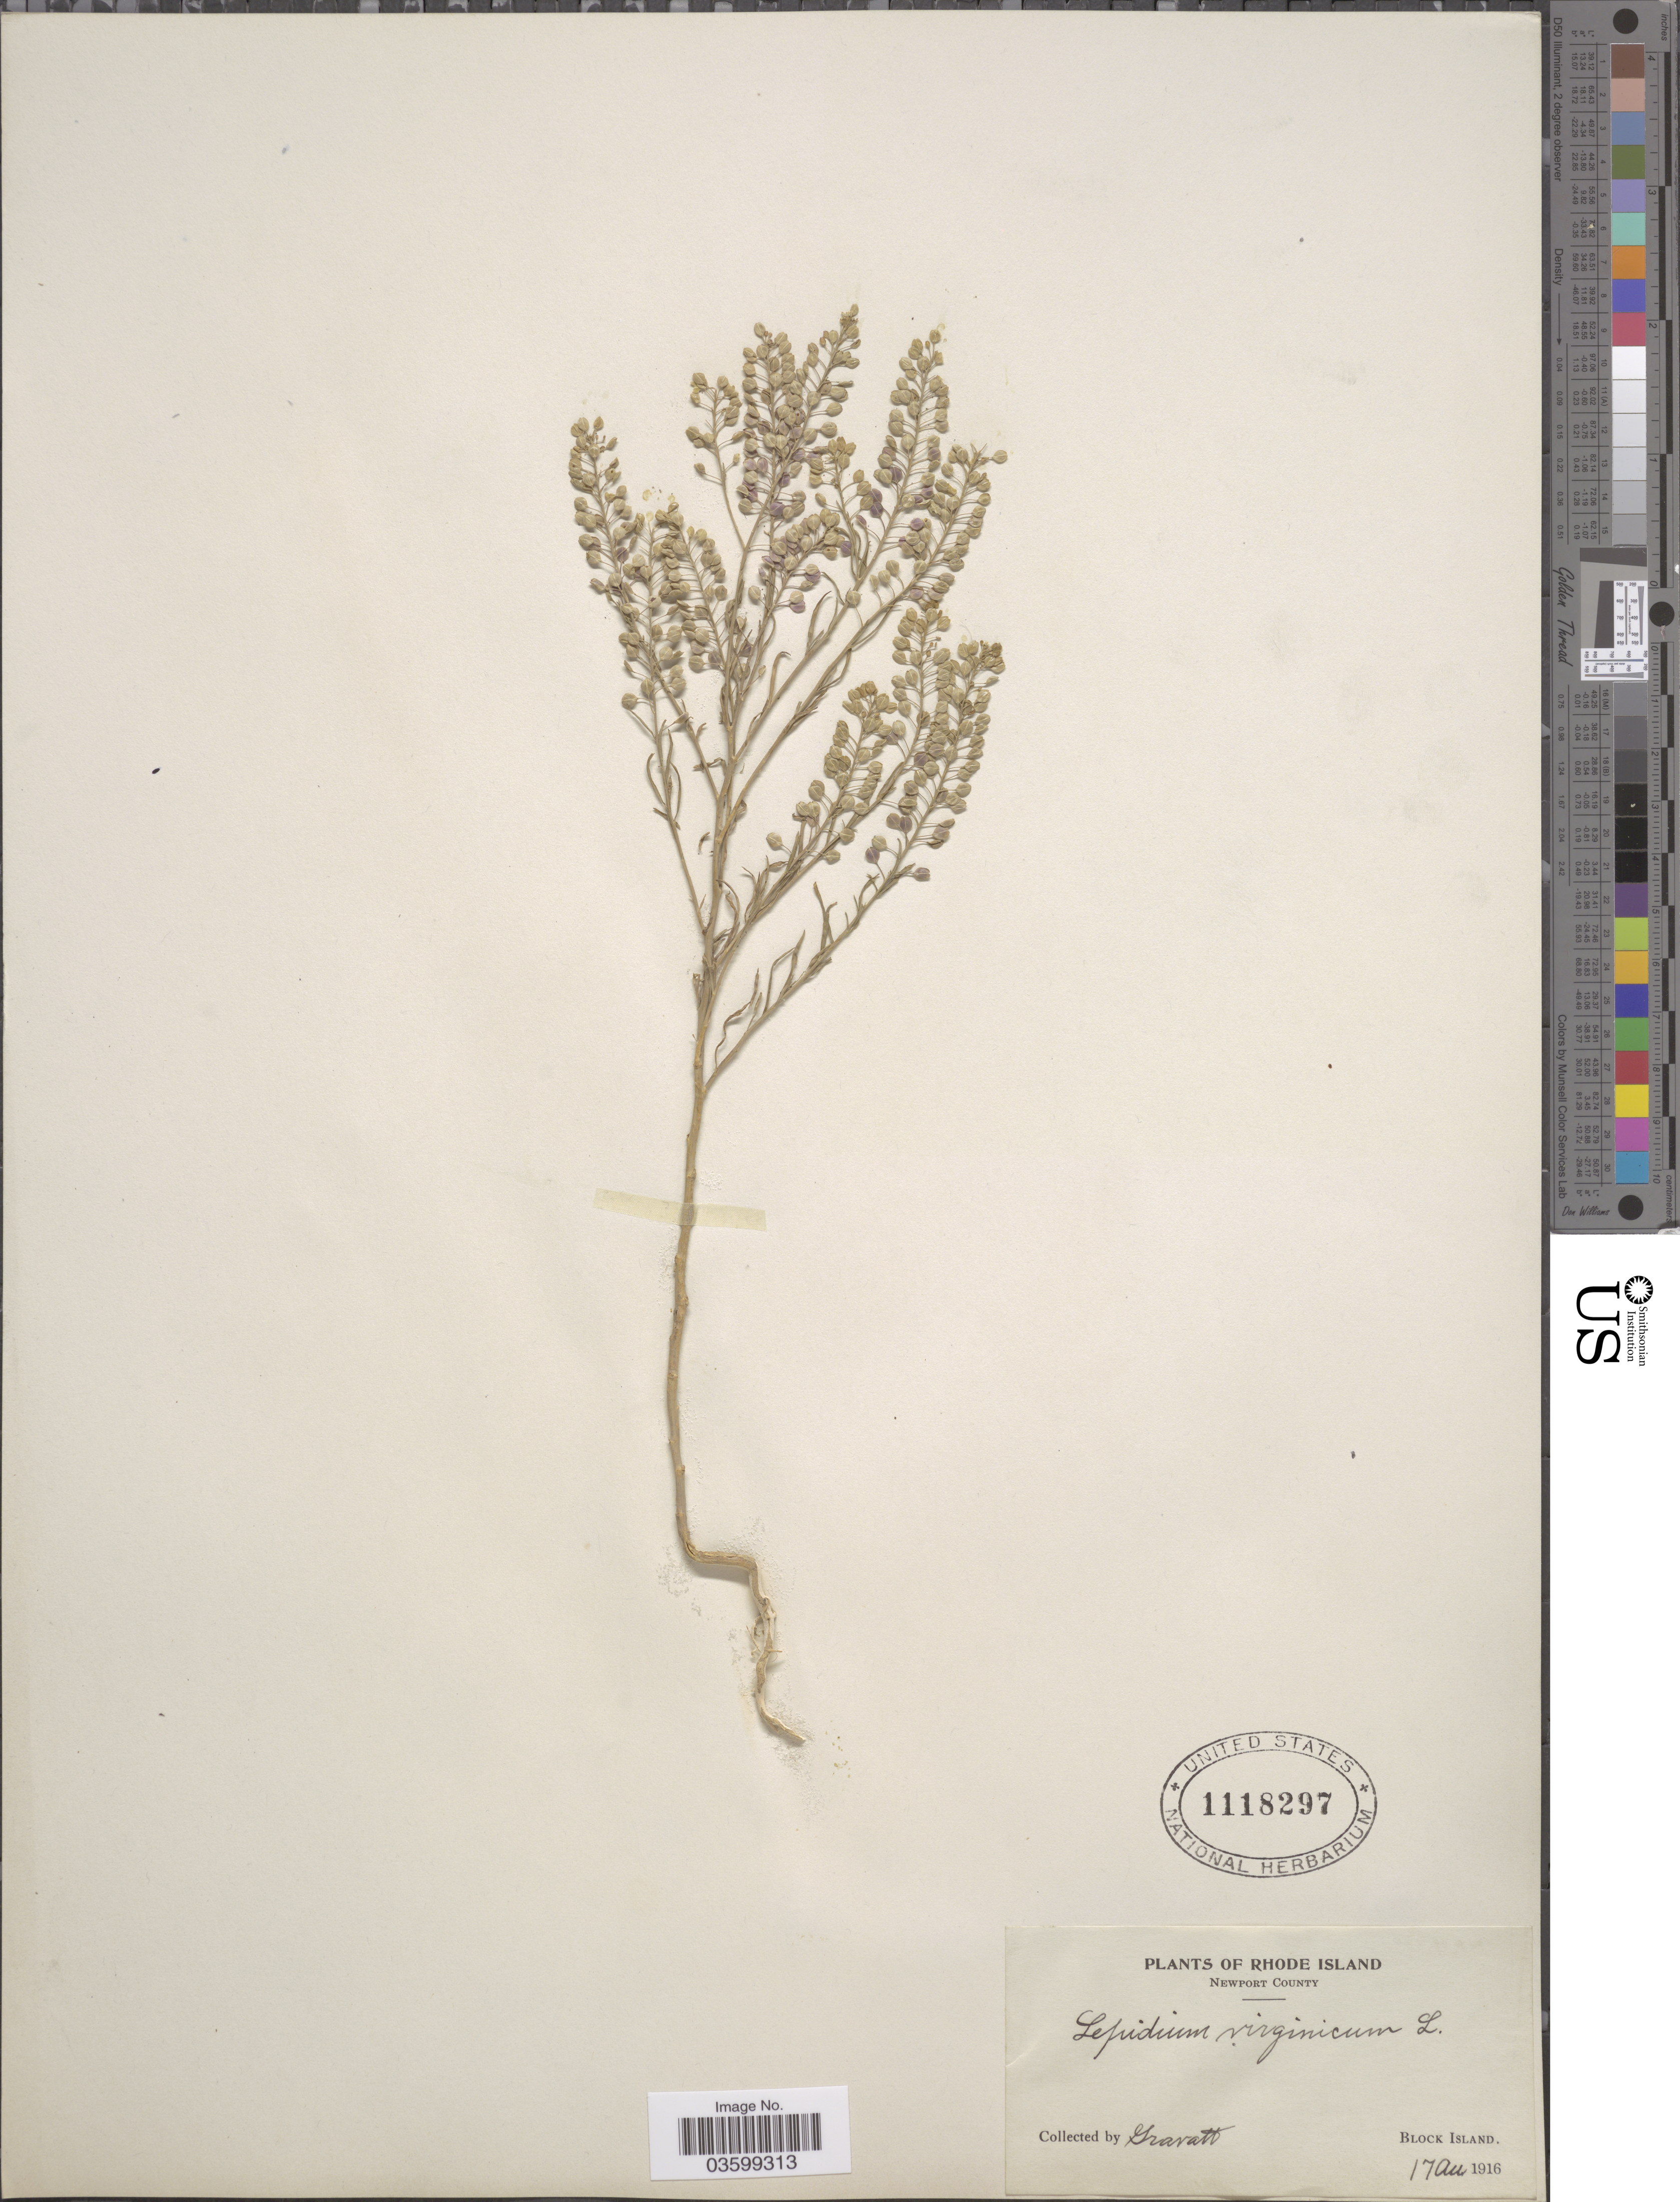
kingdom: Plantae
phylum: Tracheophyta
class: Magnoliopsida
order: Brassicales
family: Brassicaceae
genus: Lepidium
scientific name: Lepidium virginicum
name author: L.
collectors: Gravatt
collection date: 1916-08-17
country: United States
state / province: Rhode Island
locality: Newport County. Block Island.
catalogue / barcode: US 1118297